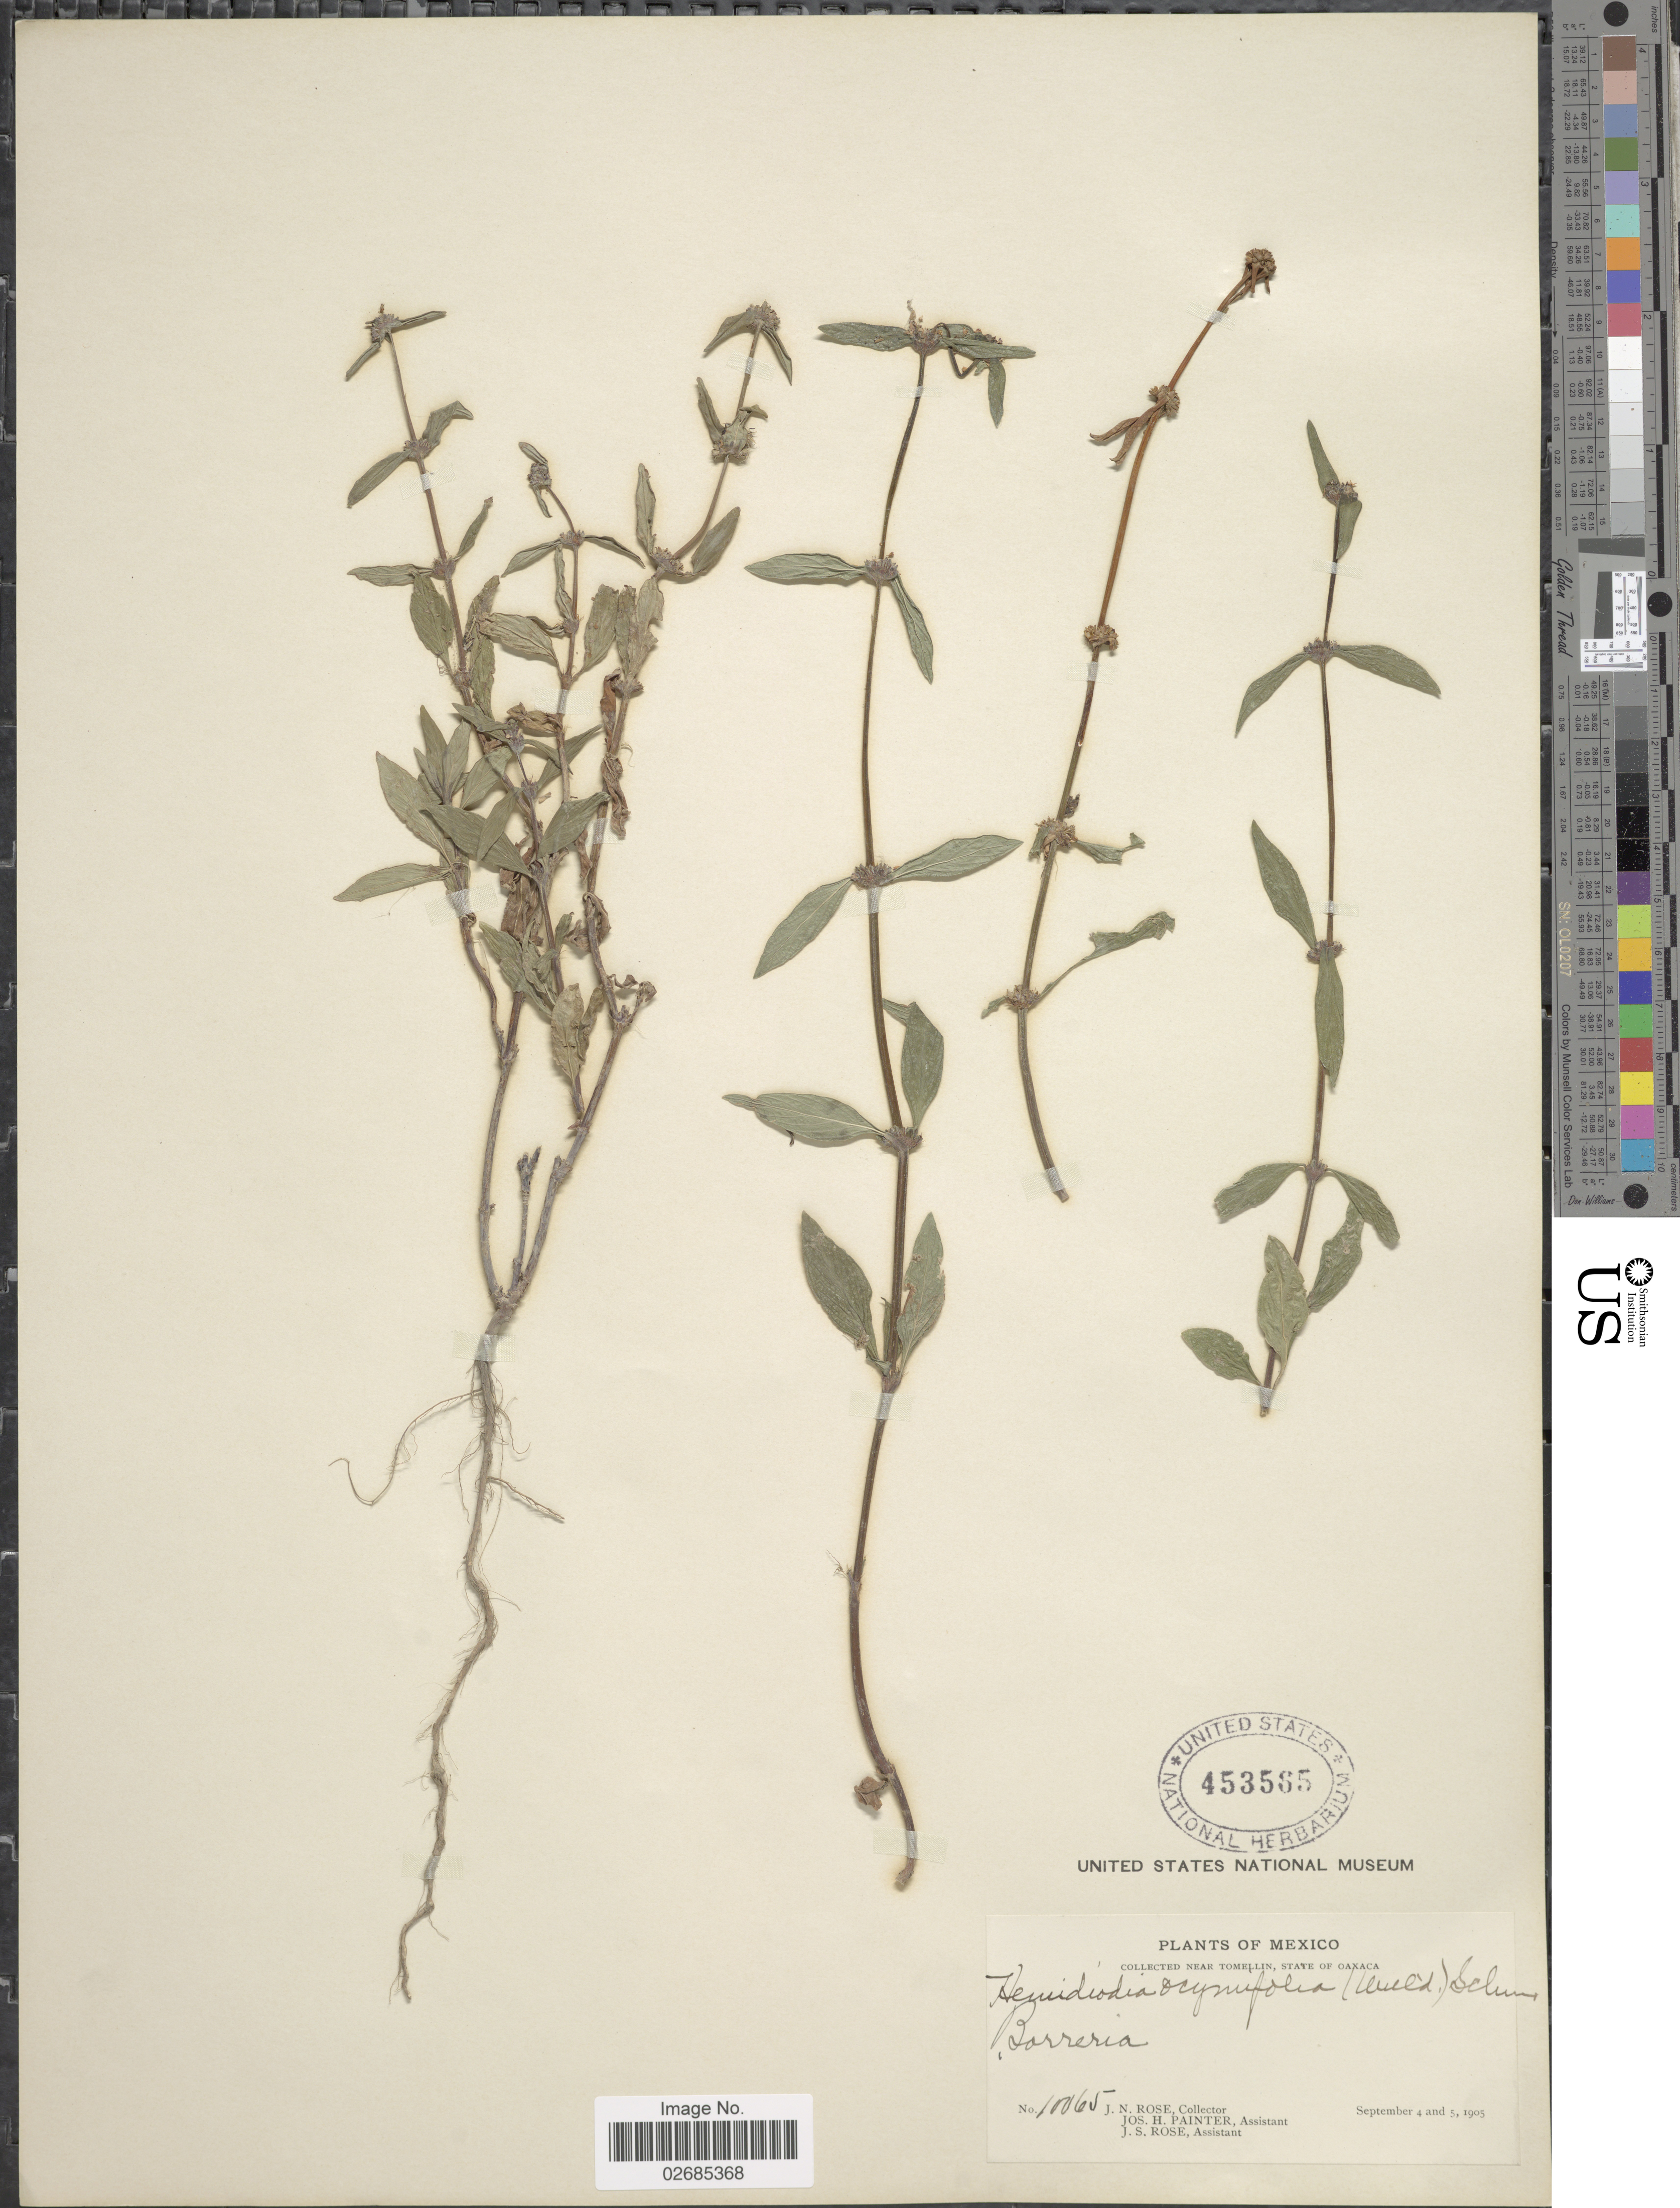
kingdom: Plantae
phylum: Tracheophyta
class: Magnoliopsida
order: Gentianales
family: Rubiaceae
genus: Hemidiodia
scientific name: Hemidiodia ocimifolia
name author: (Willd.) K. Schum.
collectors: J. N. Rose, J. H. Painter & J. N. Rose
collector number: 10065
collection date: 1905-09-04/1905-09-05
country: Mexico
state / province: Oaxaca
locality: Near Tombellin. Barreria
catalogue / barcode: US 453565